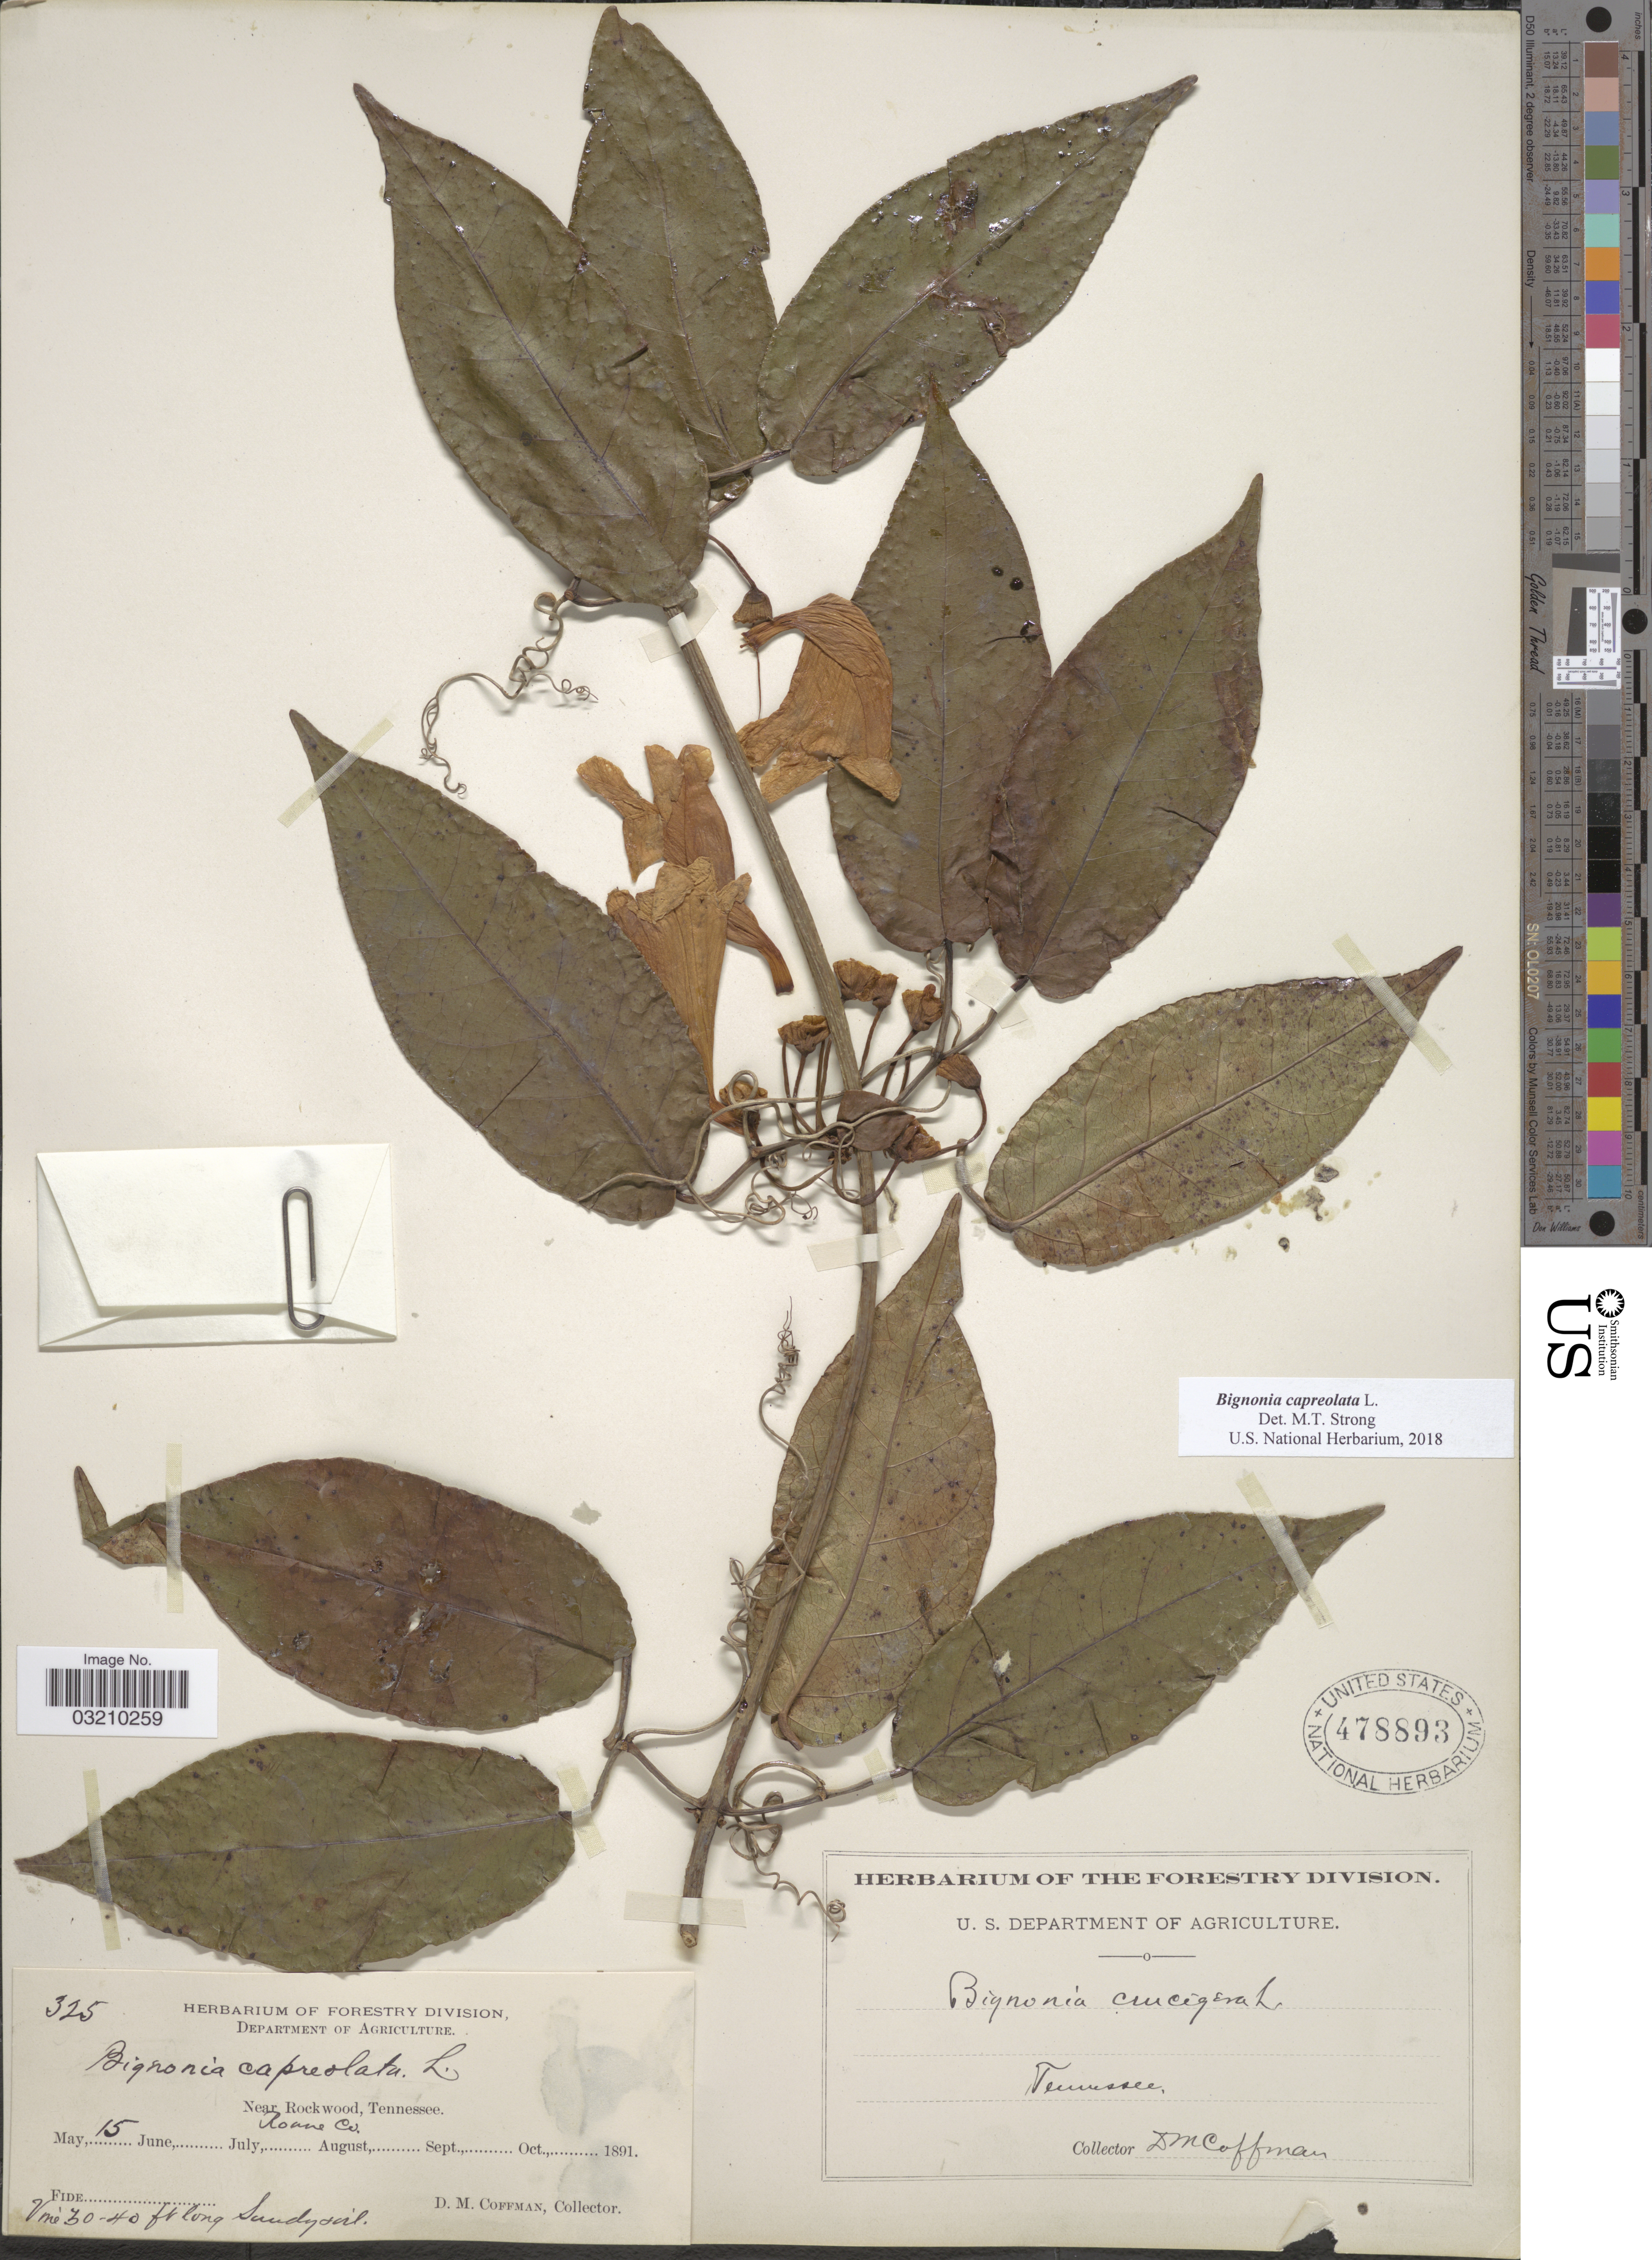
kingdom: Plantae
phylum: Tracheophyta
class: Magnoliopsida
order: Lamiales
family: Bignoniaceae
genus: Bignonia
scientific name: Bignonia capreolata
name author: L.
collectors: D. M. Coffman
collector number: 325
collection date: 1891-05-15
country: United States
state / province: Tennessee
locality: Near Rockwood. Roane Co.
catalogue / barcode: US 478893